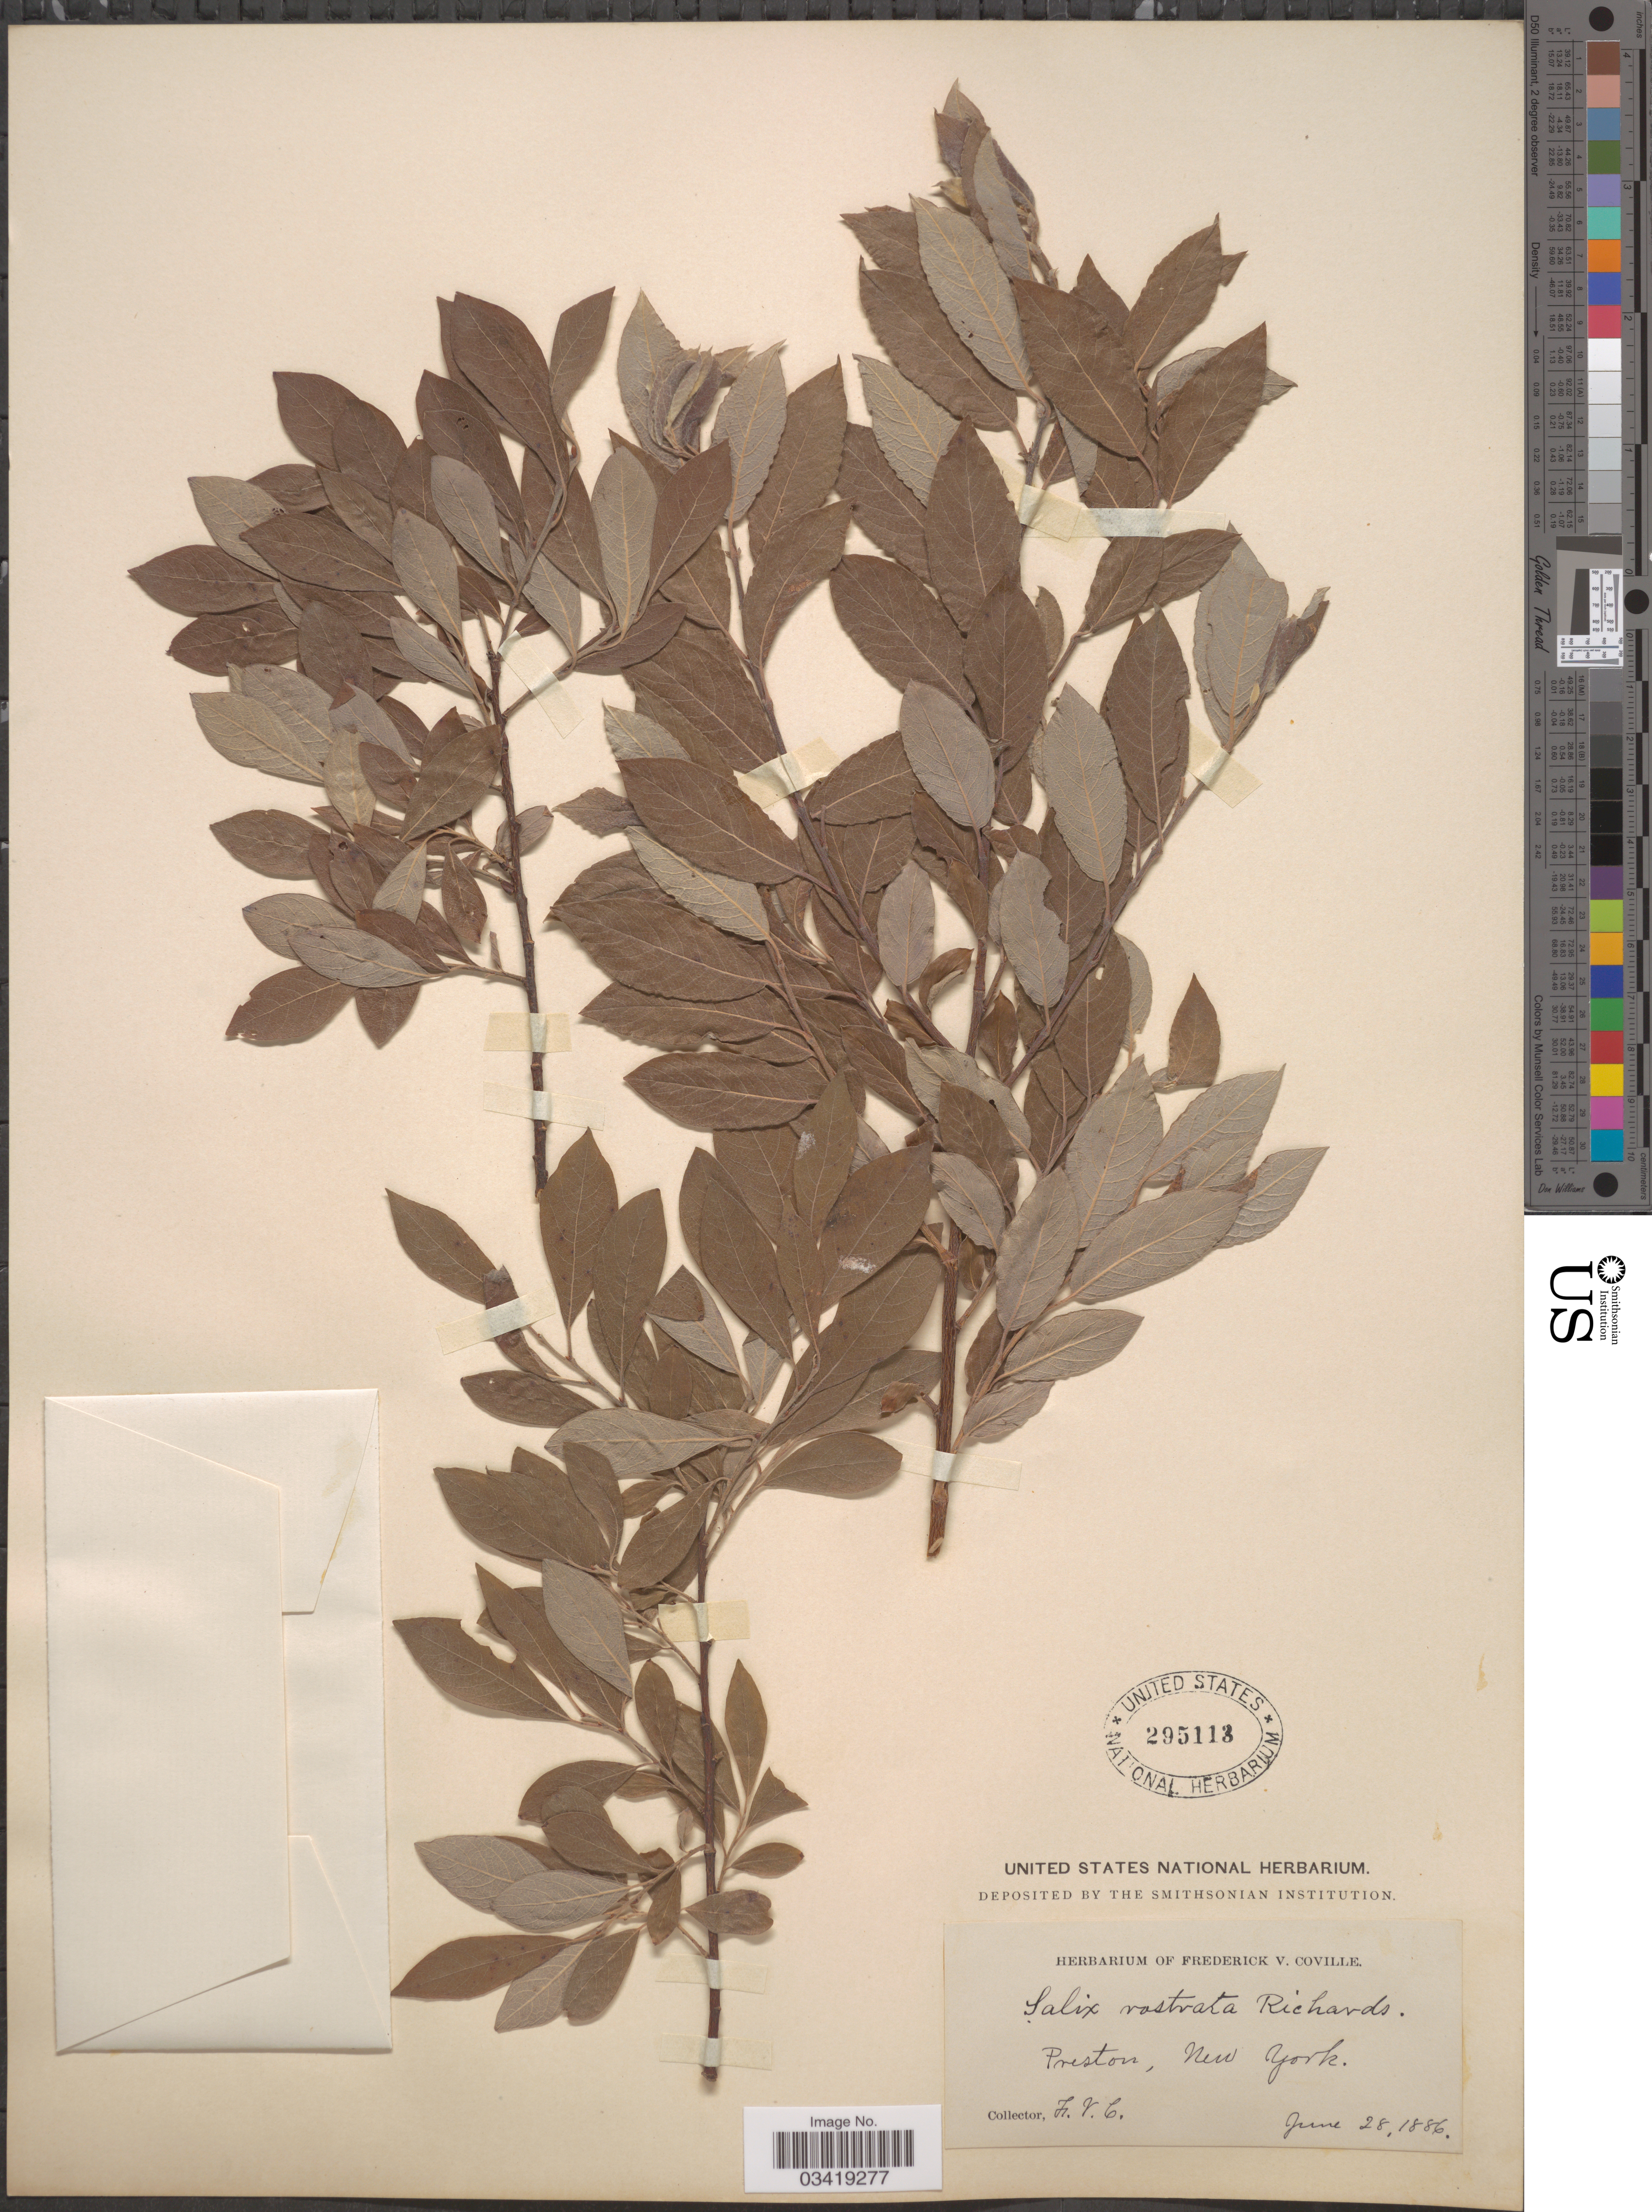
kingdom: Plantae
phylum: Tracheophyta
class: Magnoliopsida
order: Malpighiales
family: Salicaceae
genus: Salix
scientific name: Salix bebbiana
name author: Sarg.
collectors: F. V. Coville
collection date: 1886-06-28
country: United States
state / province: New York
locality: Preston.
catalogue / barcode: US 295113